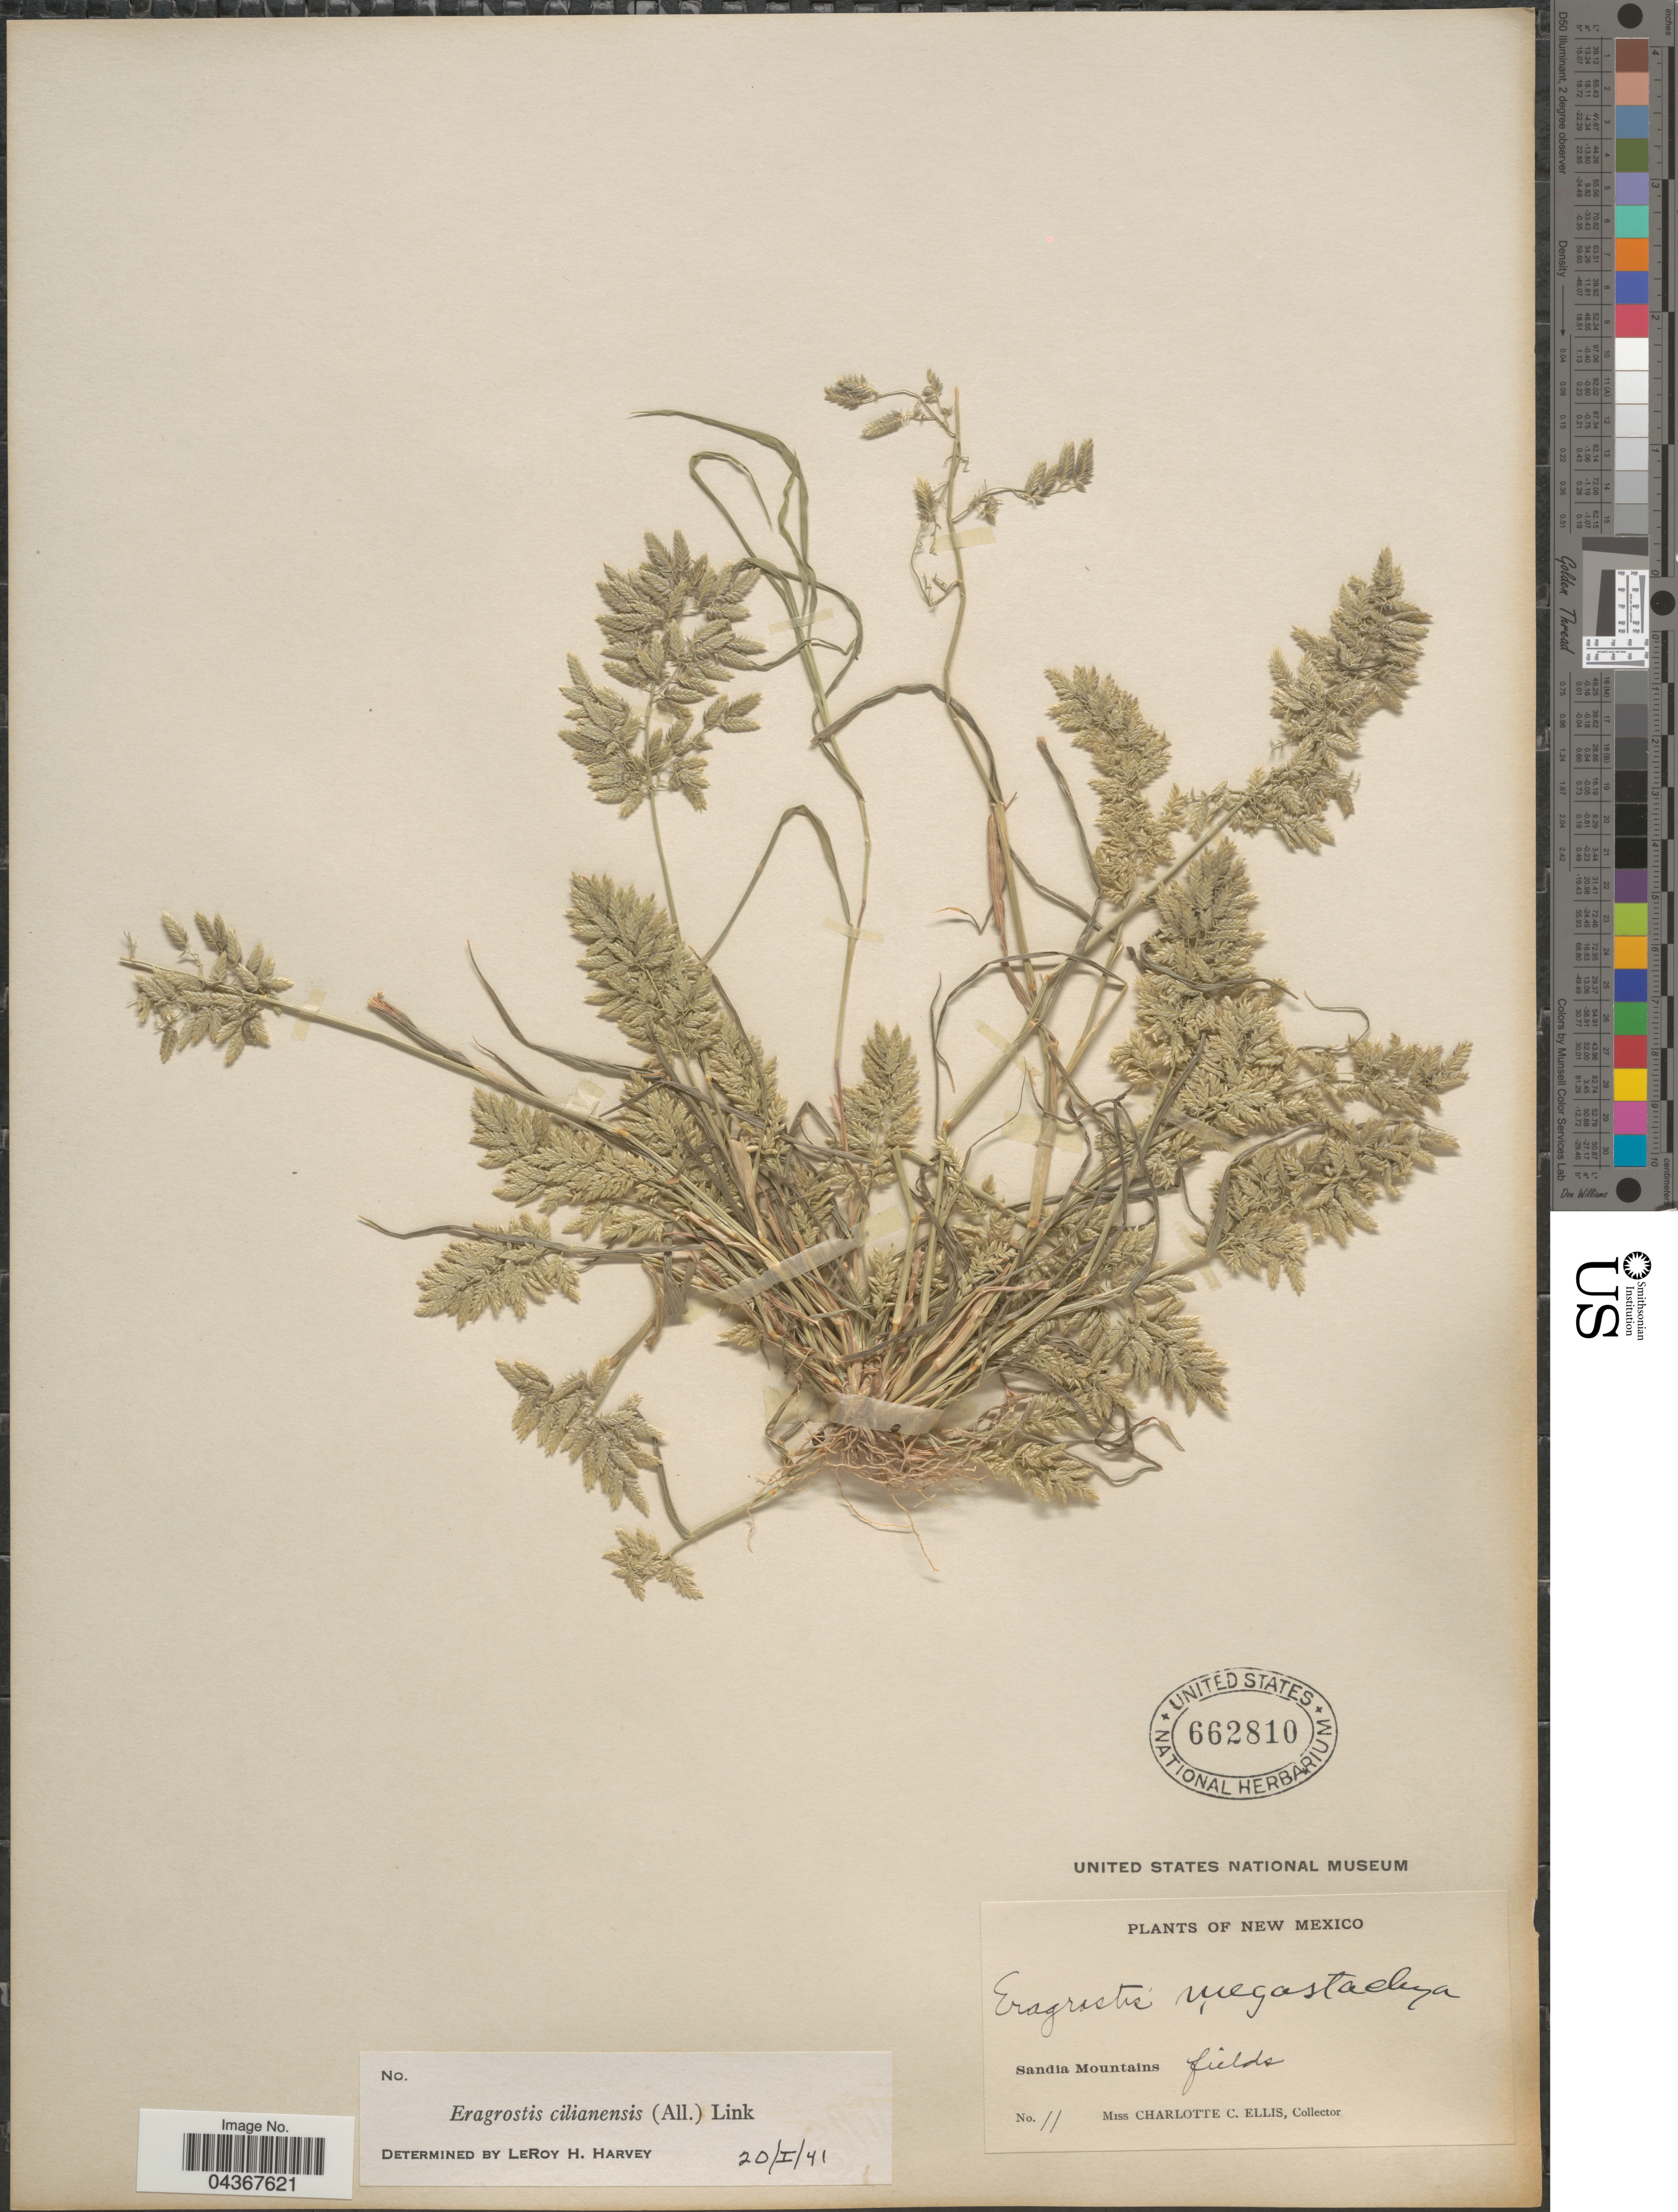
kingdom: Plantae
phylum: Tracheophyta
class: Liliopsida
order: Poales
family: Poaceae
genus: Eragrostis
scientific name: Eragrostis cilianensis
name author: (Bellardi) Vignolo ex Janch.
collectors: C. C. Ellis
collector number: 11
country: United States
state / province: New Mexico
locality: Sandia Mountains.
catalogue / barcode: US 662810